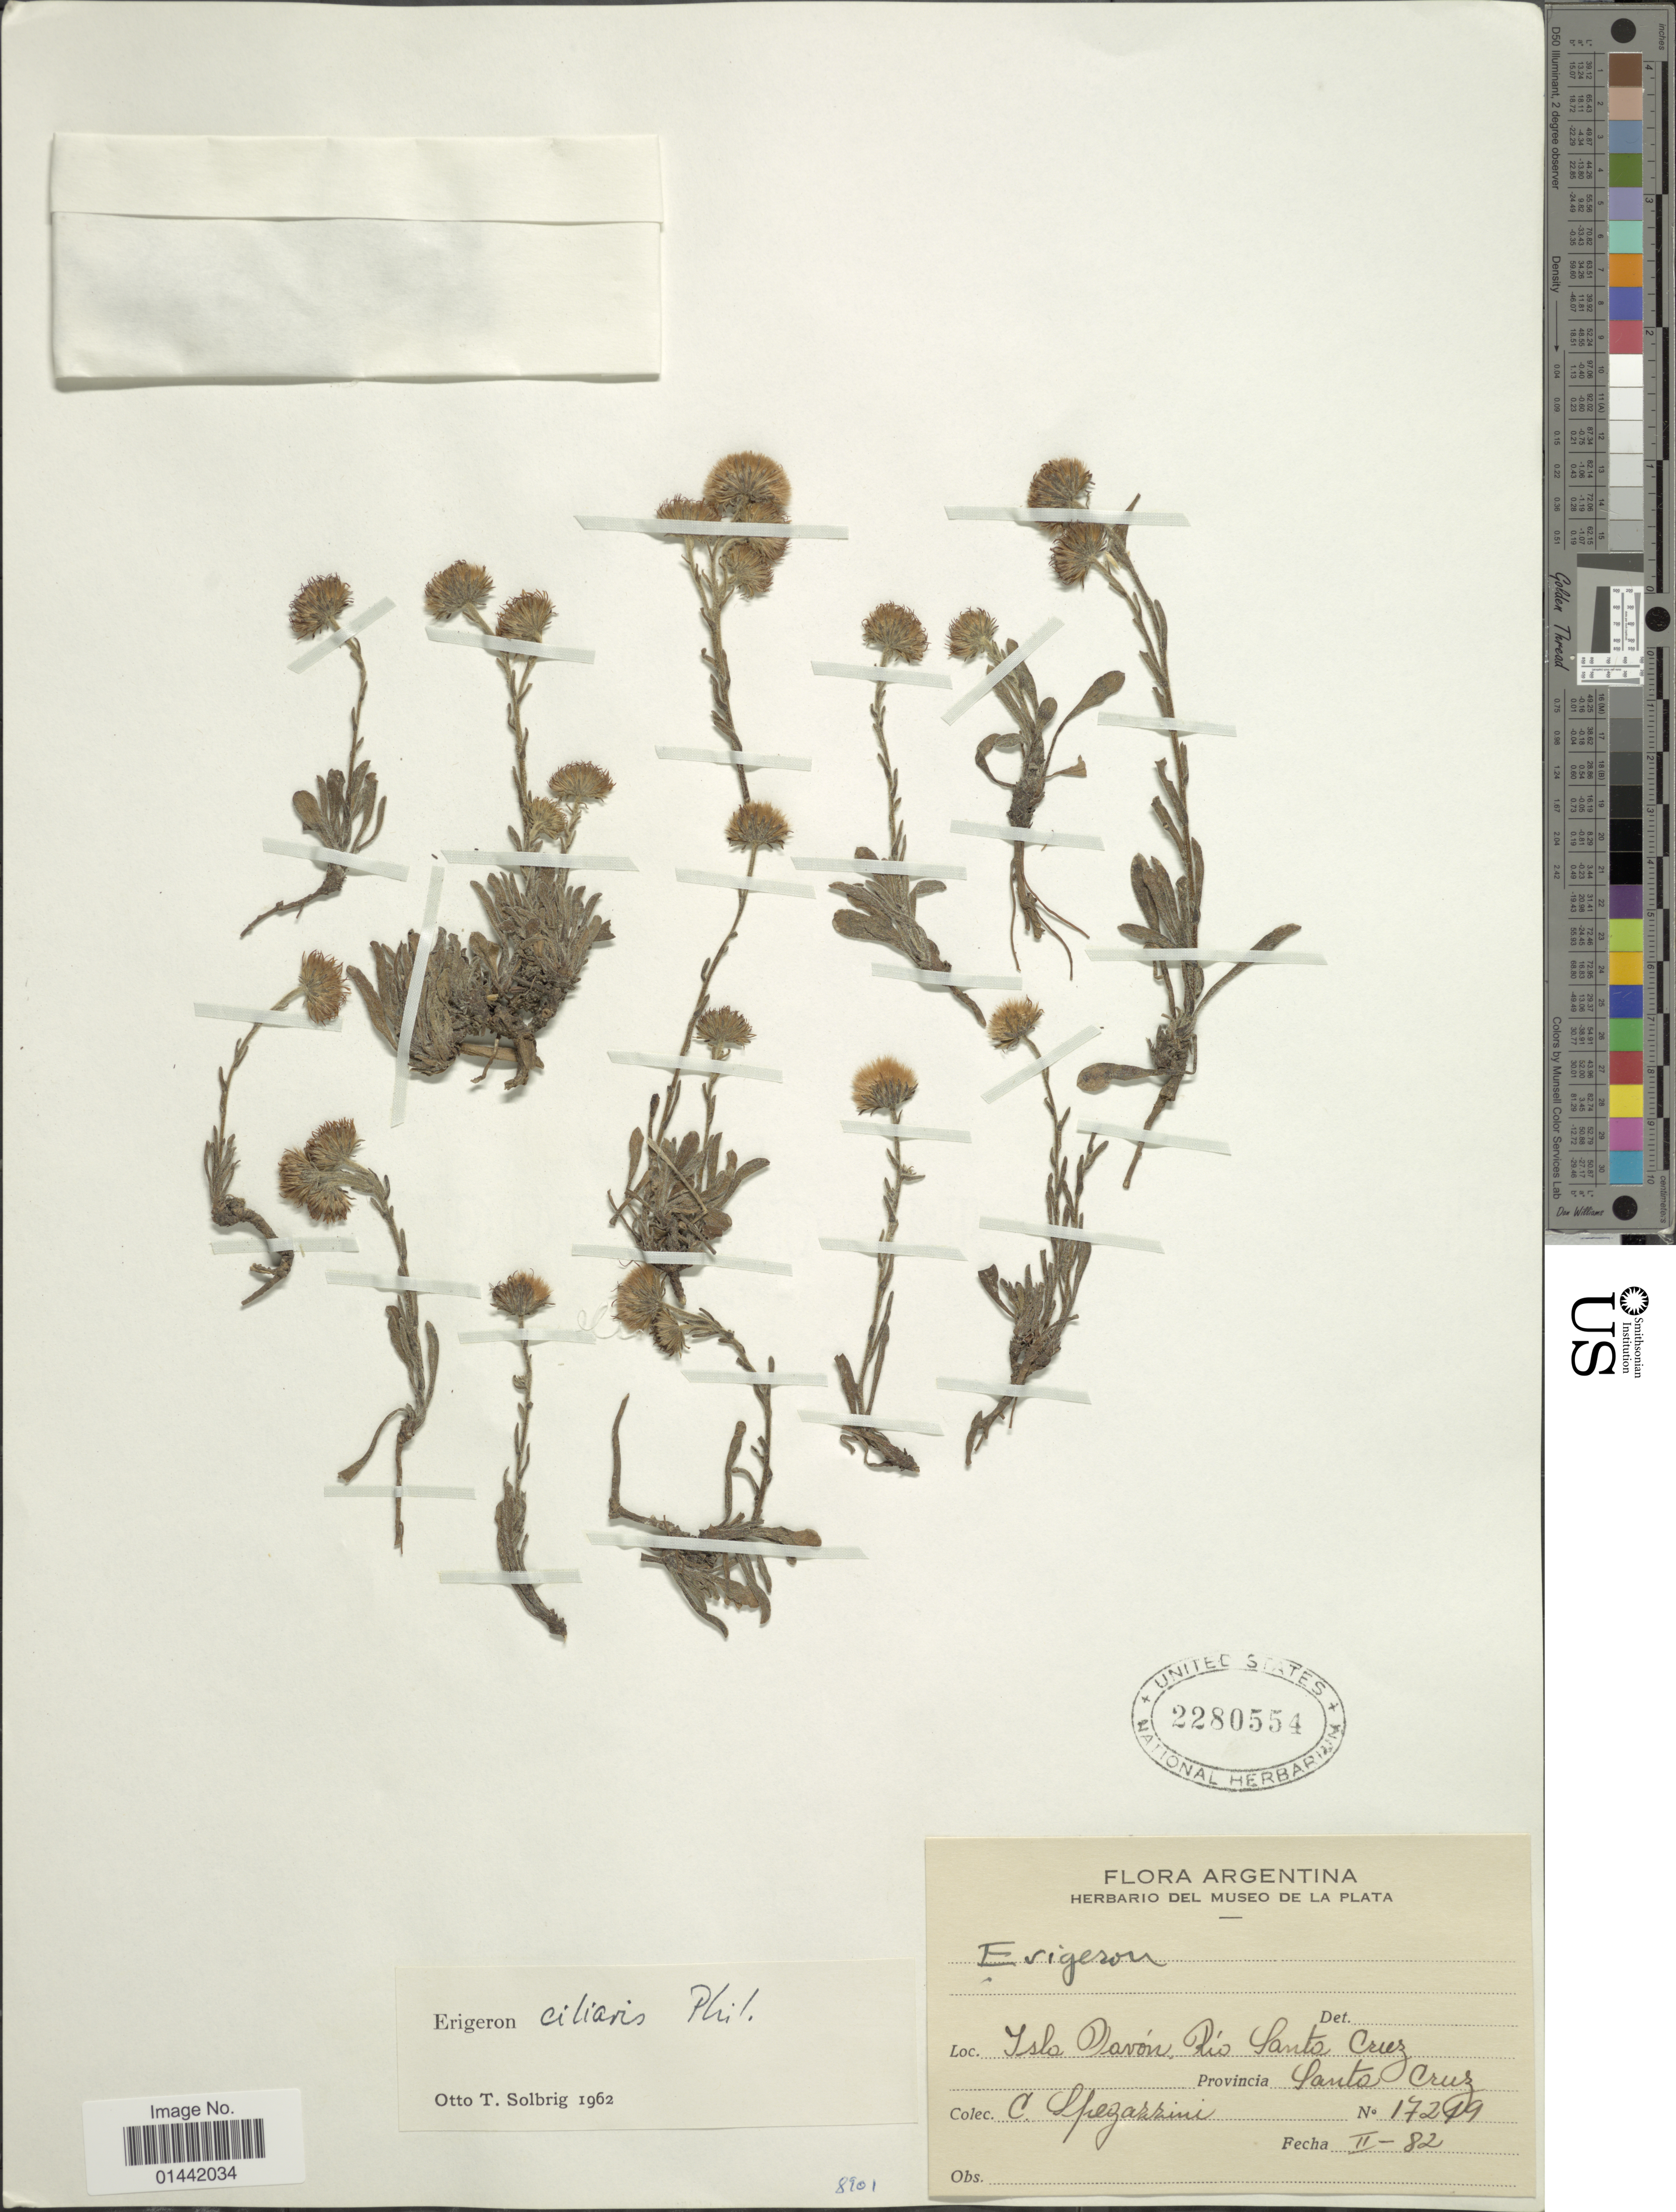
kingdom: Plantae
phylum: Tracheophyta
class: Magnoliopsida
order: Asterales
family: Asteraceae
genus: Erigeron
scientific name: Erigeron ciliaris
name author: Phil.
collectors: C. Spezazzini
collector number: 17219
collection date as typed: Transcribed d/m/y: /2/82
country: Argentina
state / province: Santa Cruz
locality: Isla Pavón Río Santo Cruz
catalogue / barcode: US 2280554